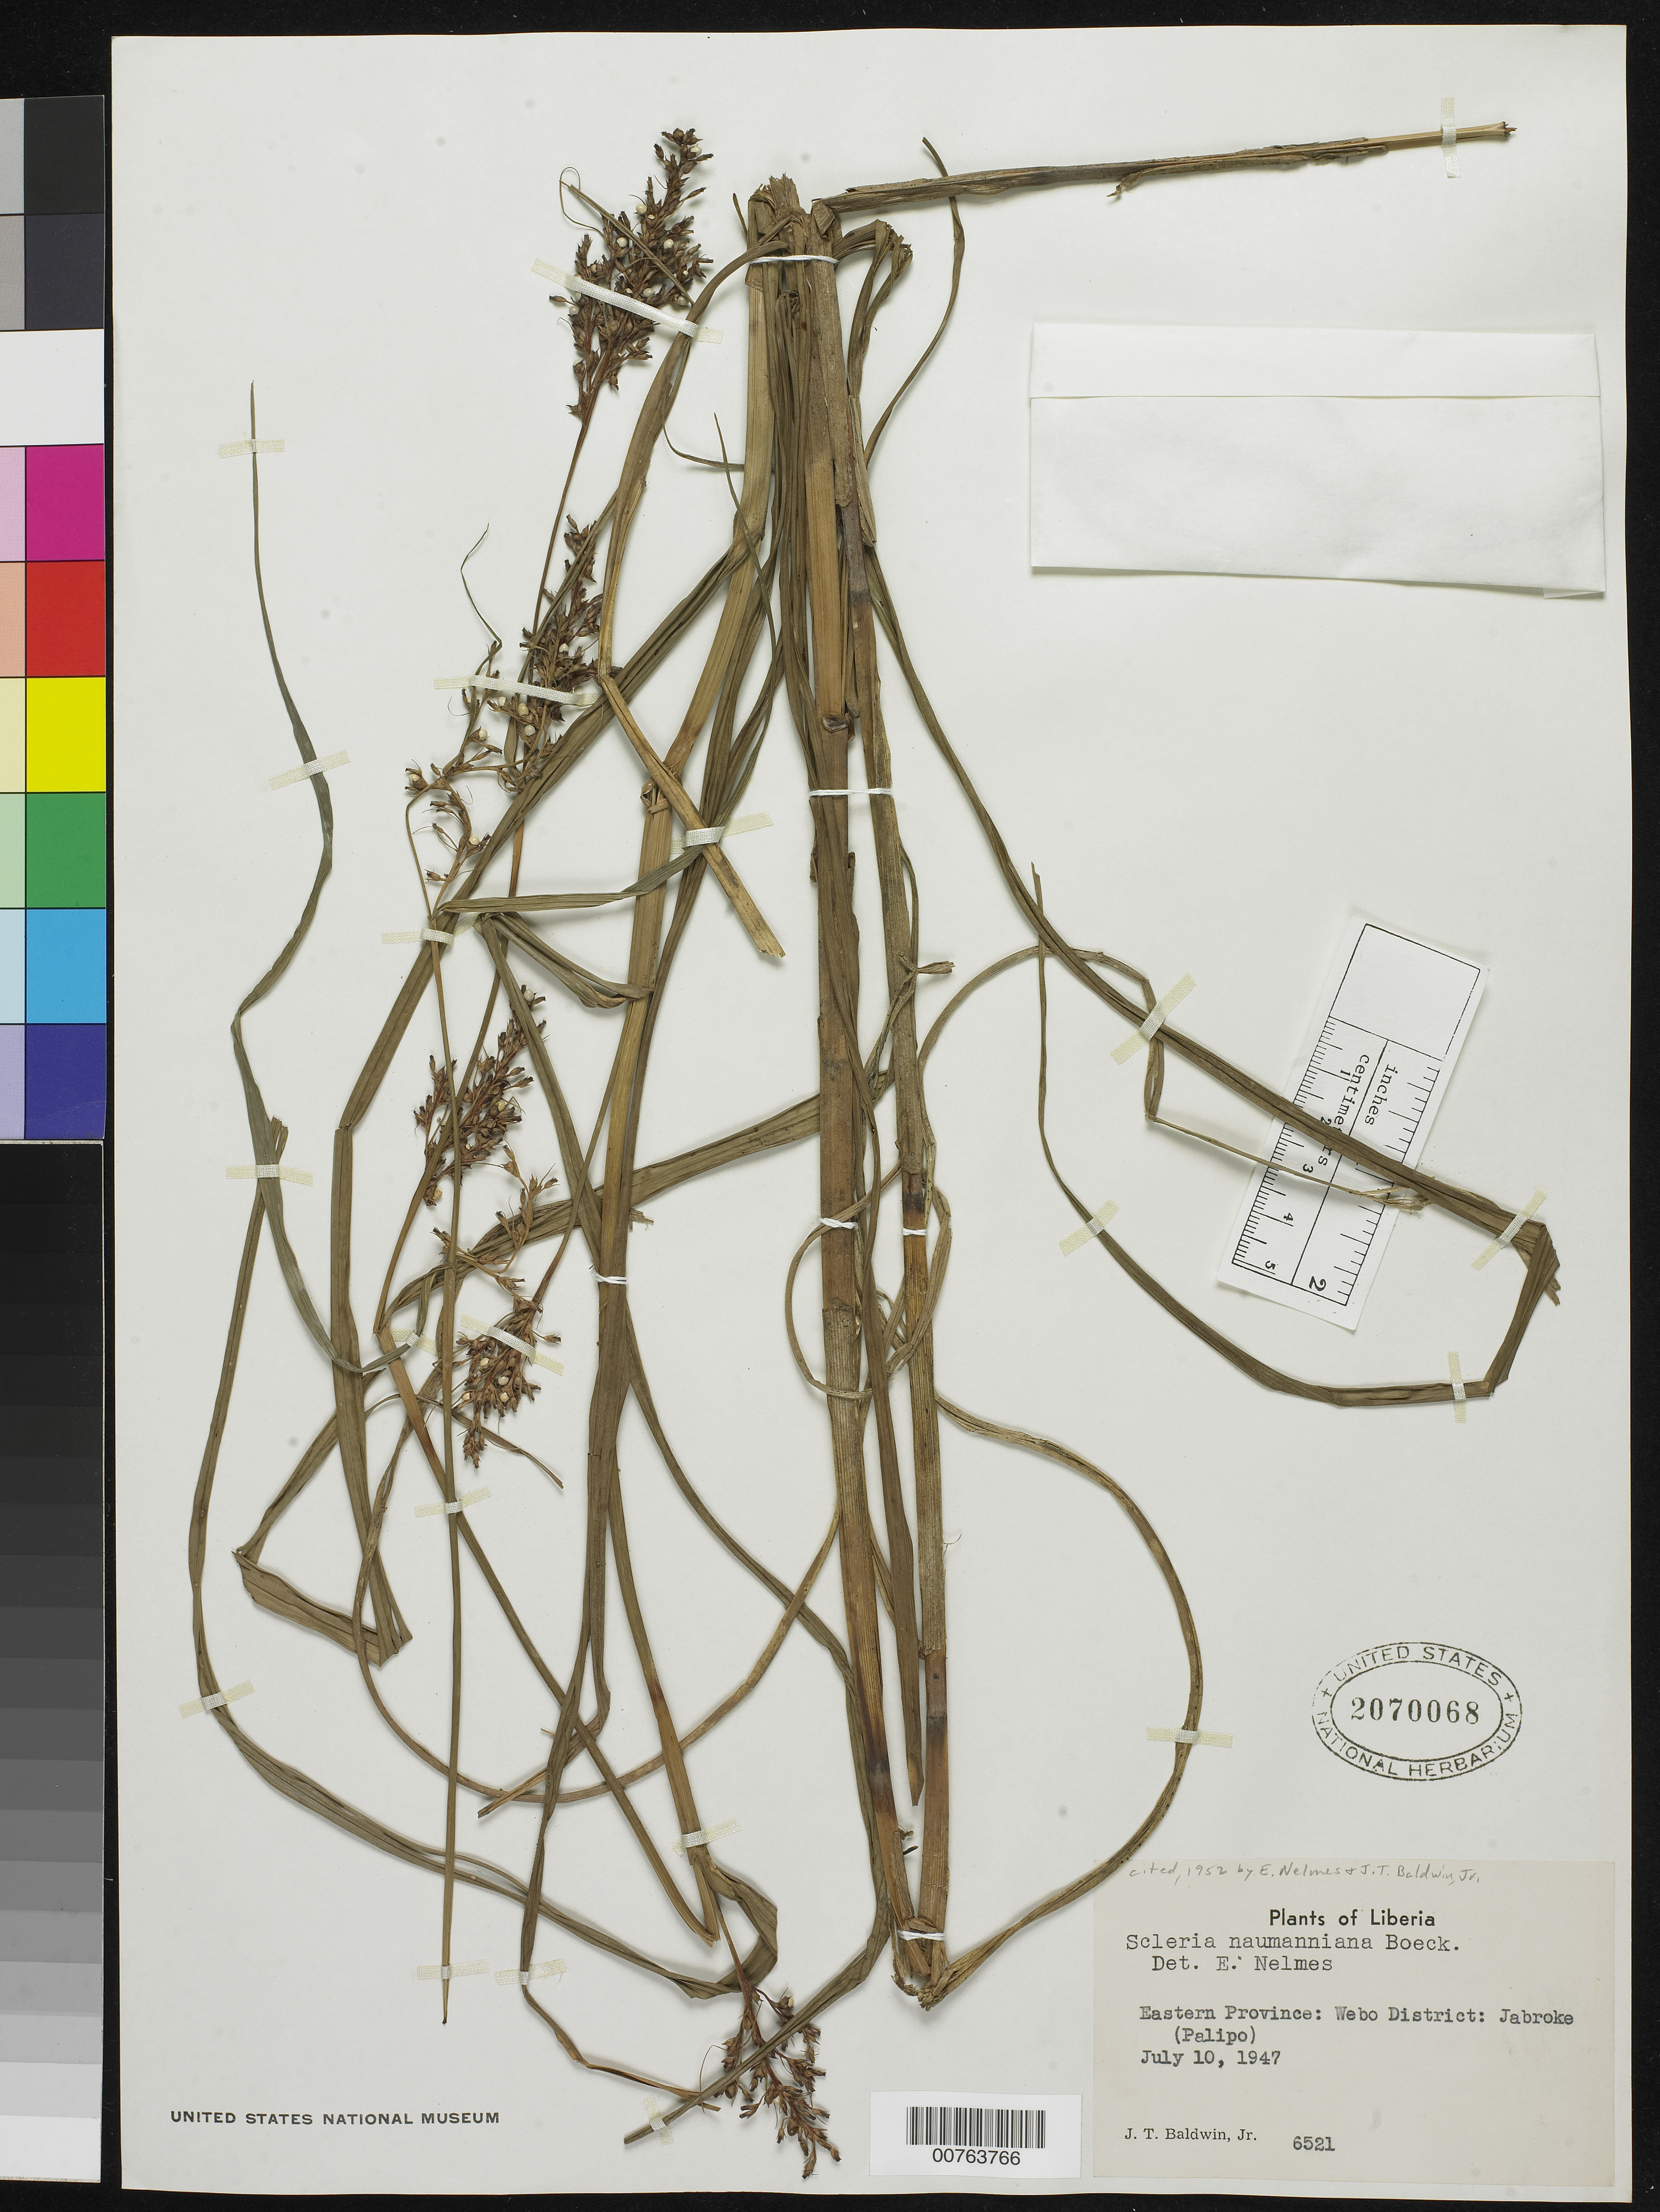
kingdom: Plantae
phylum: Tracheophyta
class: Liliopsida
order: Poales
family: Cyperaceae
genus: Scleria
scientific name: Scleria naumanniana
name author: Boeckeler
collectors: J. T. Baldwin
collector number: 6521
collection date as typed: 10 Jul 1947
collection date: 1947-07-10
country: Liberia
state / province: River Gee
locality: Eastern Province: Webo District, Jabroke (Palipo)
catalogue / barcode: US 2070068